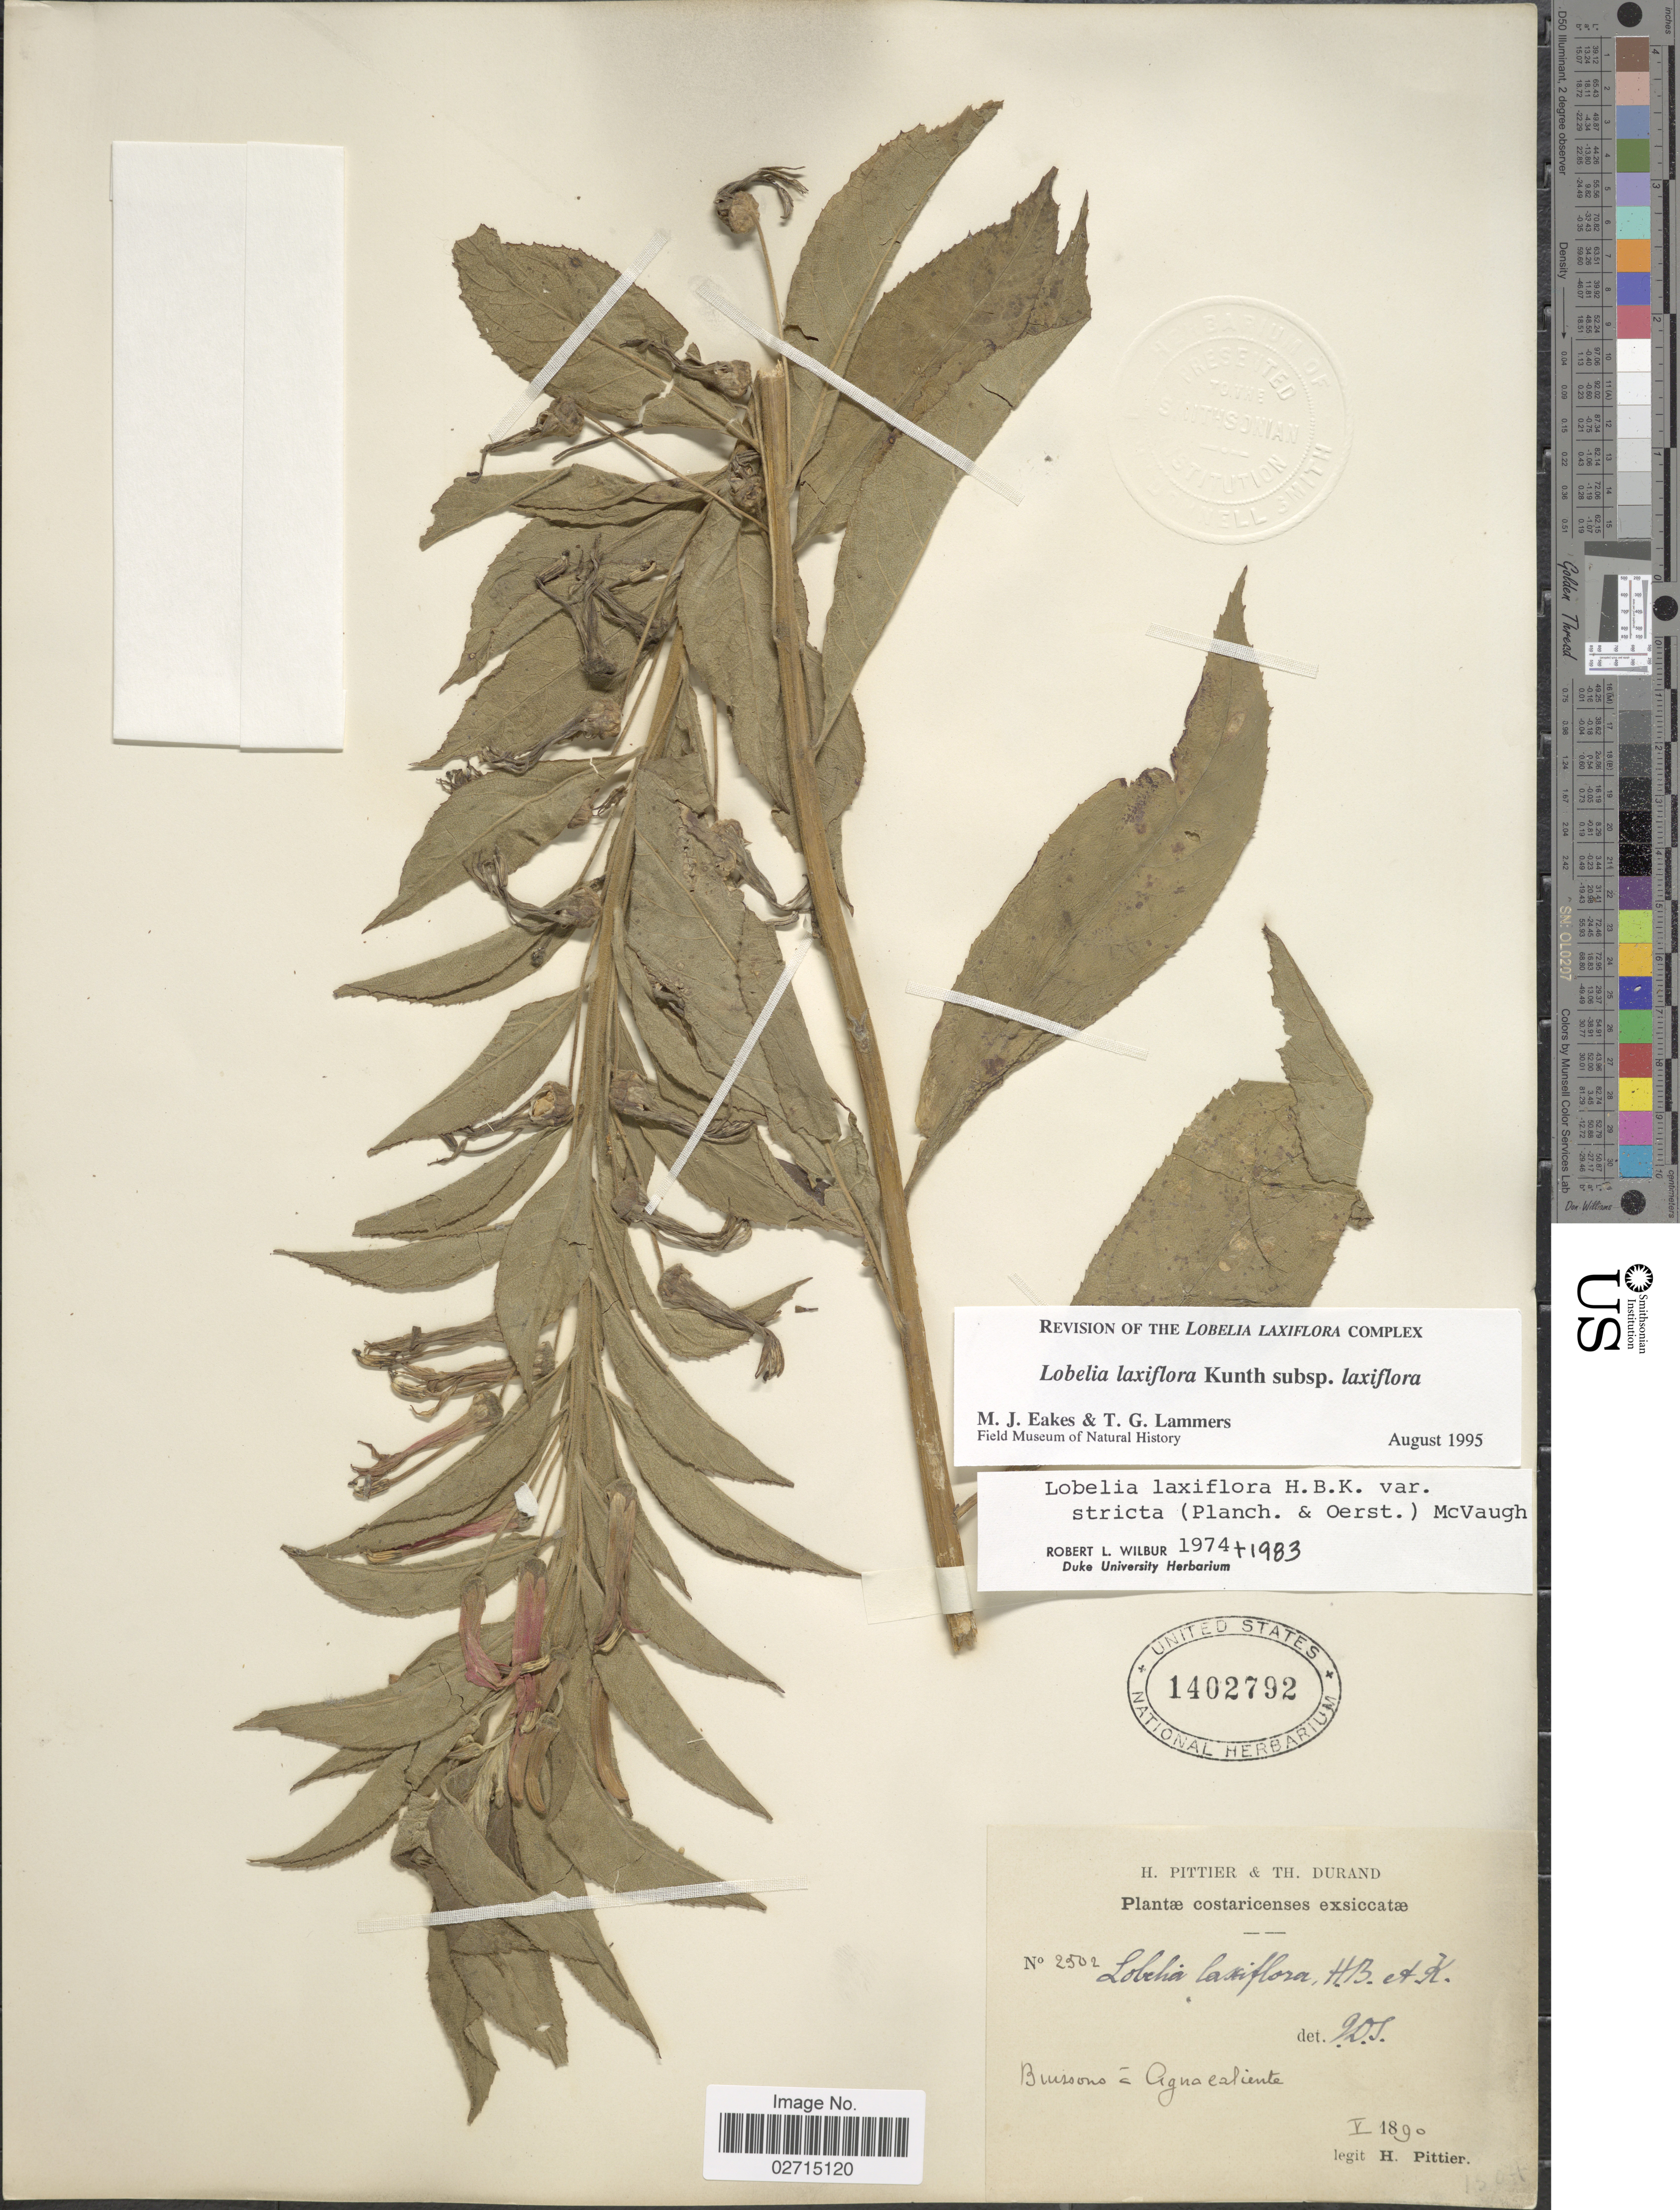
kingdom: Plantae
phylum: Tracheophyta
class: Magnoliopsida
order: Asterales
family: Campanulaceae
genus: Lobelia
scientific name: Lobelia laxiflora subsp. laxiflora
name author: Kunth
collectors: H. F. Pittier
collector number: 2502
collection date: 1890-05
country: Costa Rica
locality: Buissons á Aguacaliente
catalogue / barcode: US 1402792